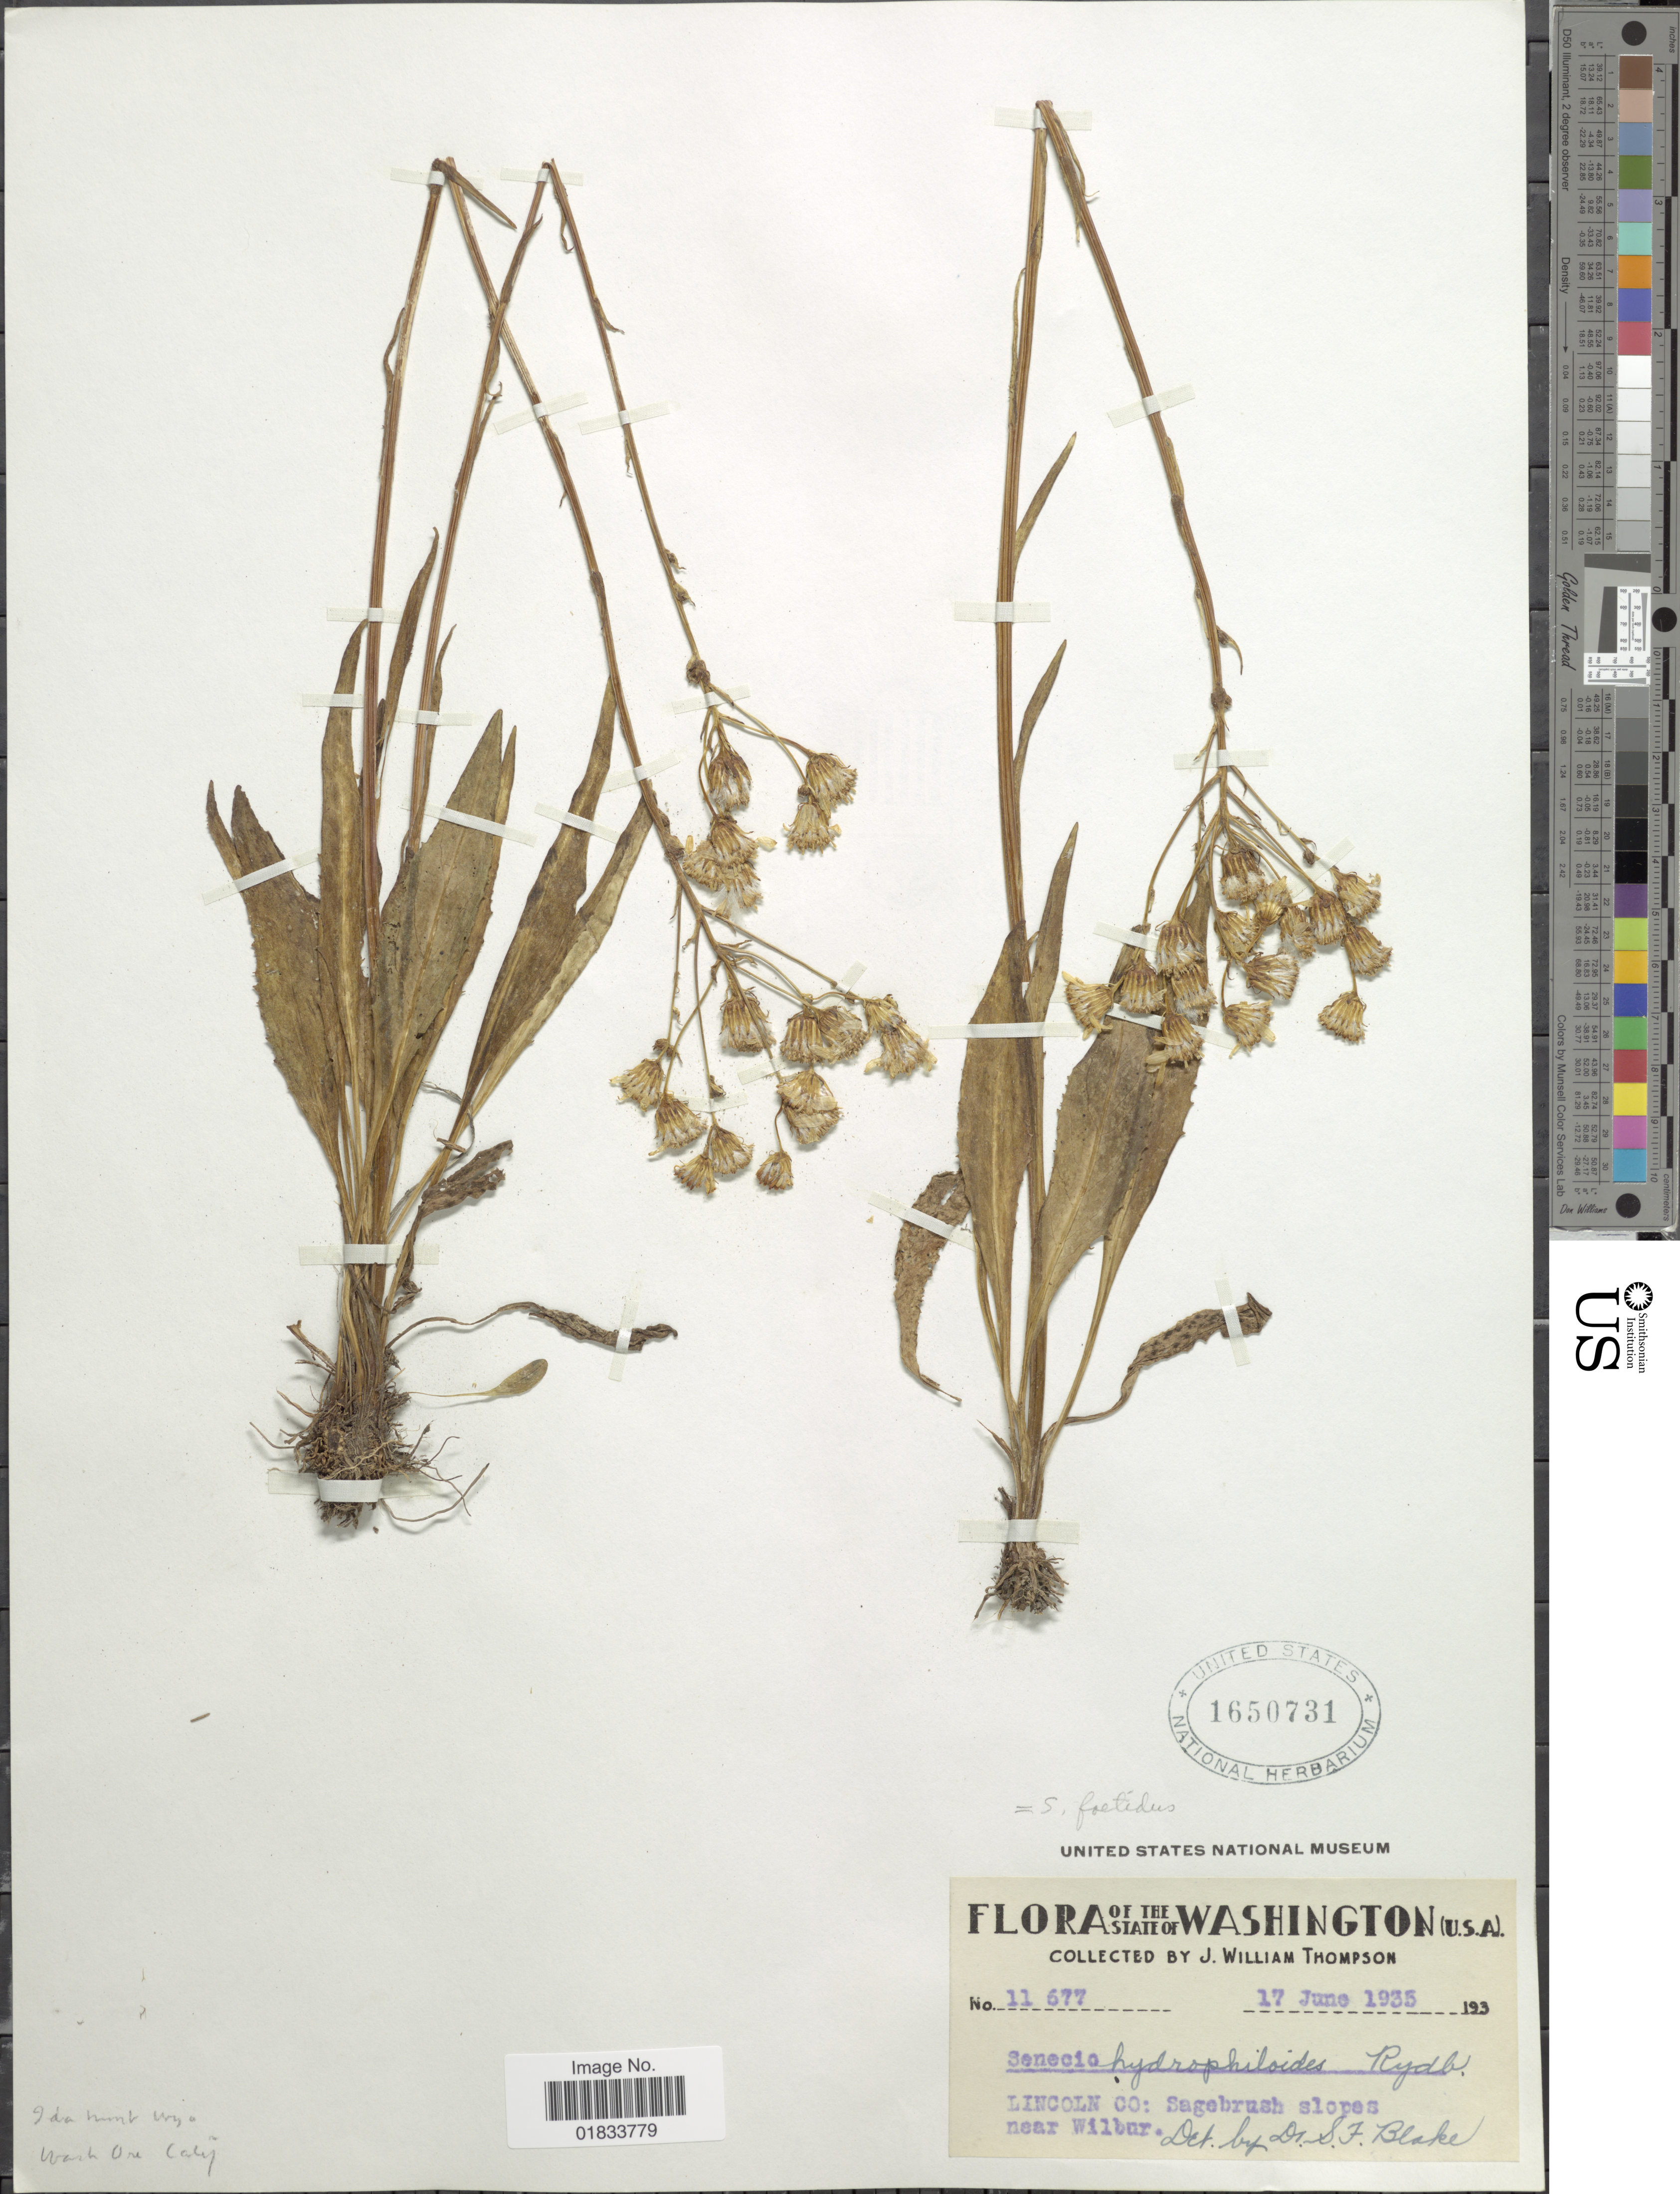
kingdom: Plantae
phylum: Tracheophyta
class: Magnoliopsida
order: Asterales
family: Asteraceae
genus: Senecio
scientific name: Senecio hydrophiloides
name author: Rydb.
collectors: J. W. Thompson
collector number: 11677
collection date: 1935-06-17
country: United States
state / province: Washington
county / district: Lincoln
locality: Lincoln Co.: Sagebrush slopes near Wilbur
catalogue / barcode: US 1650731